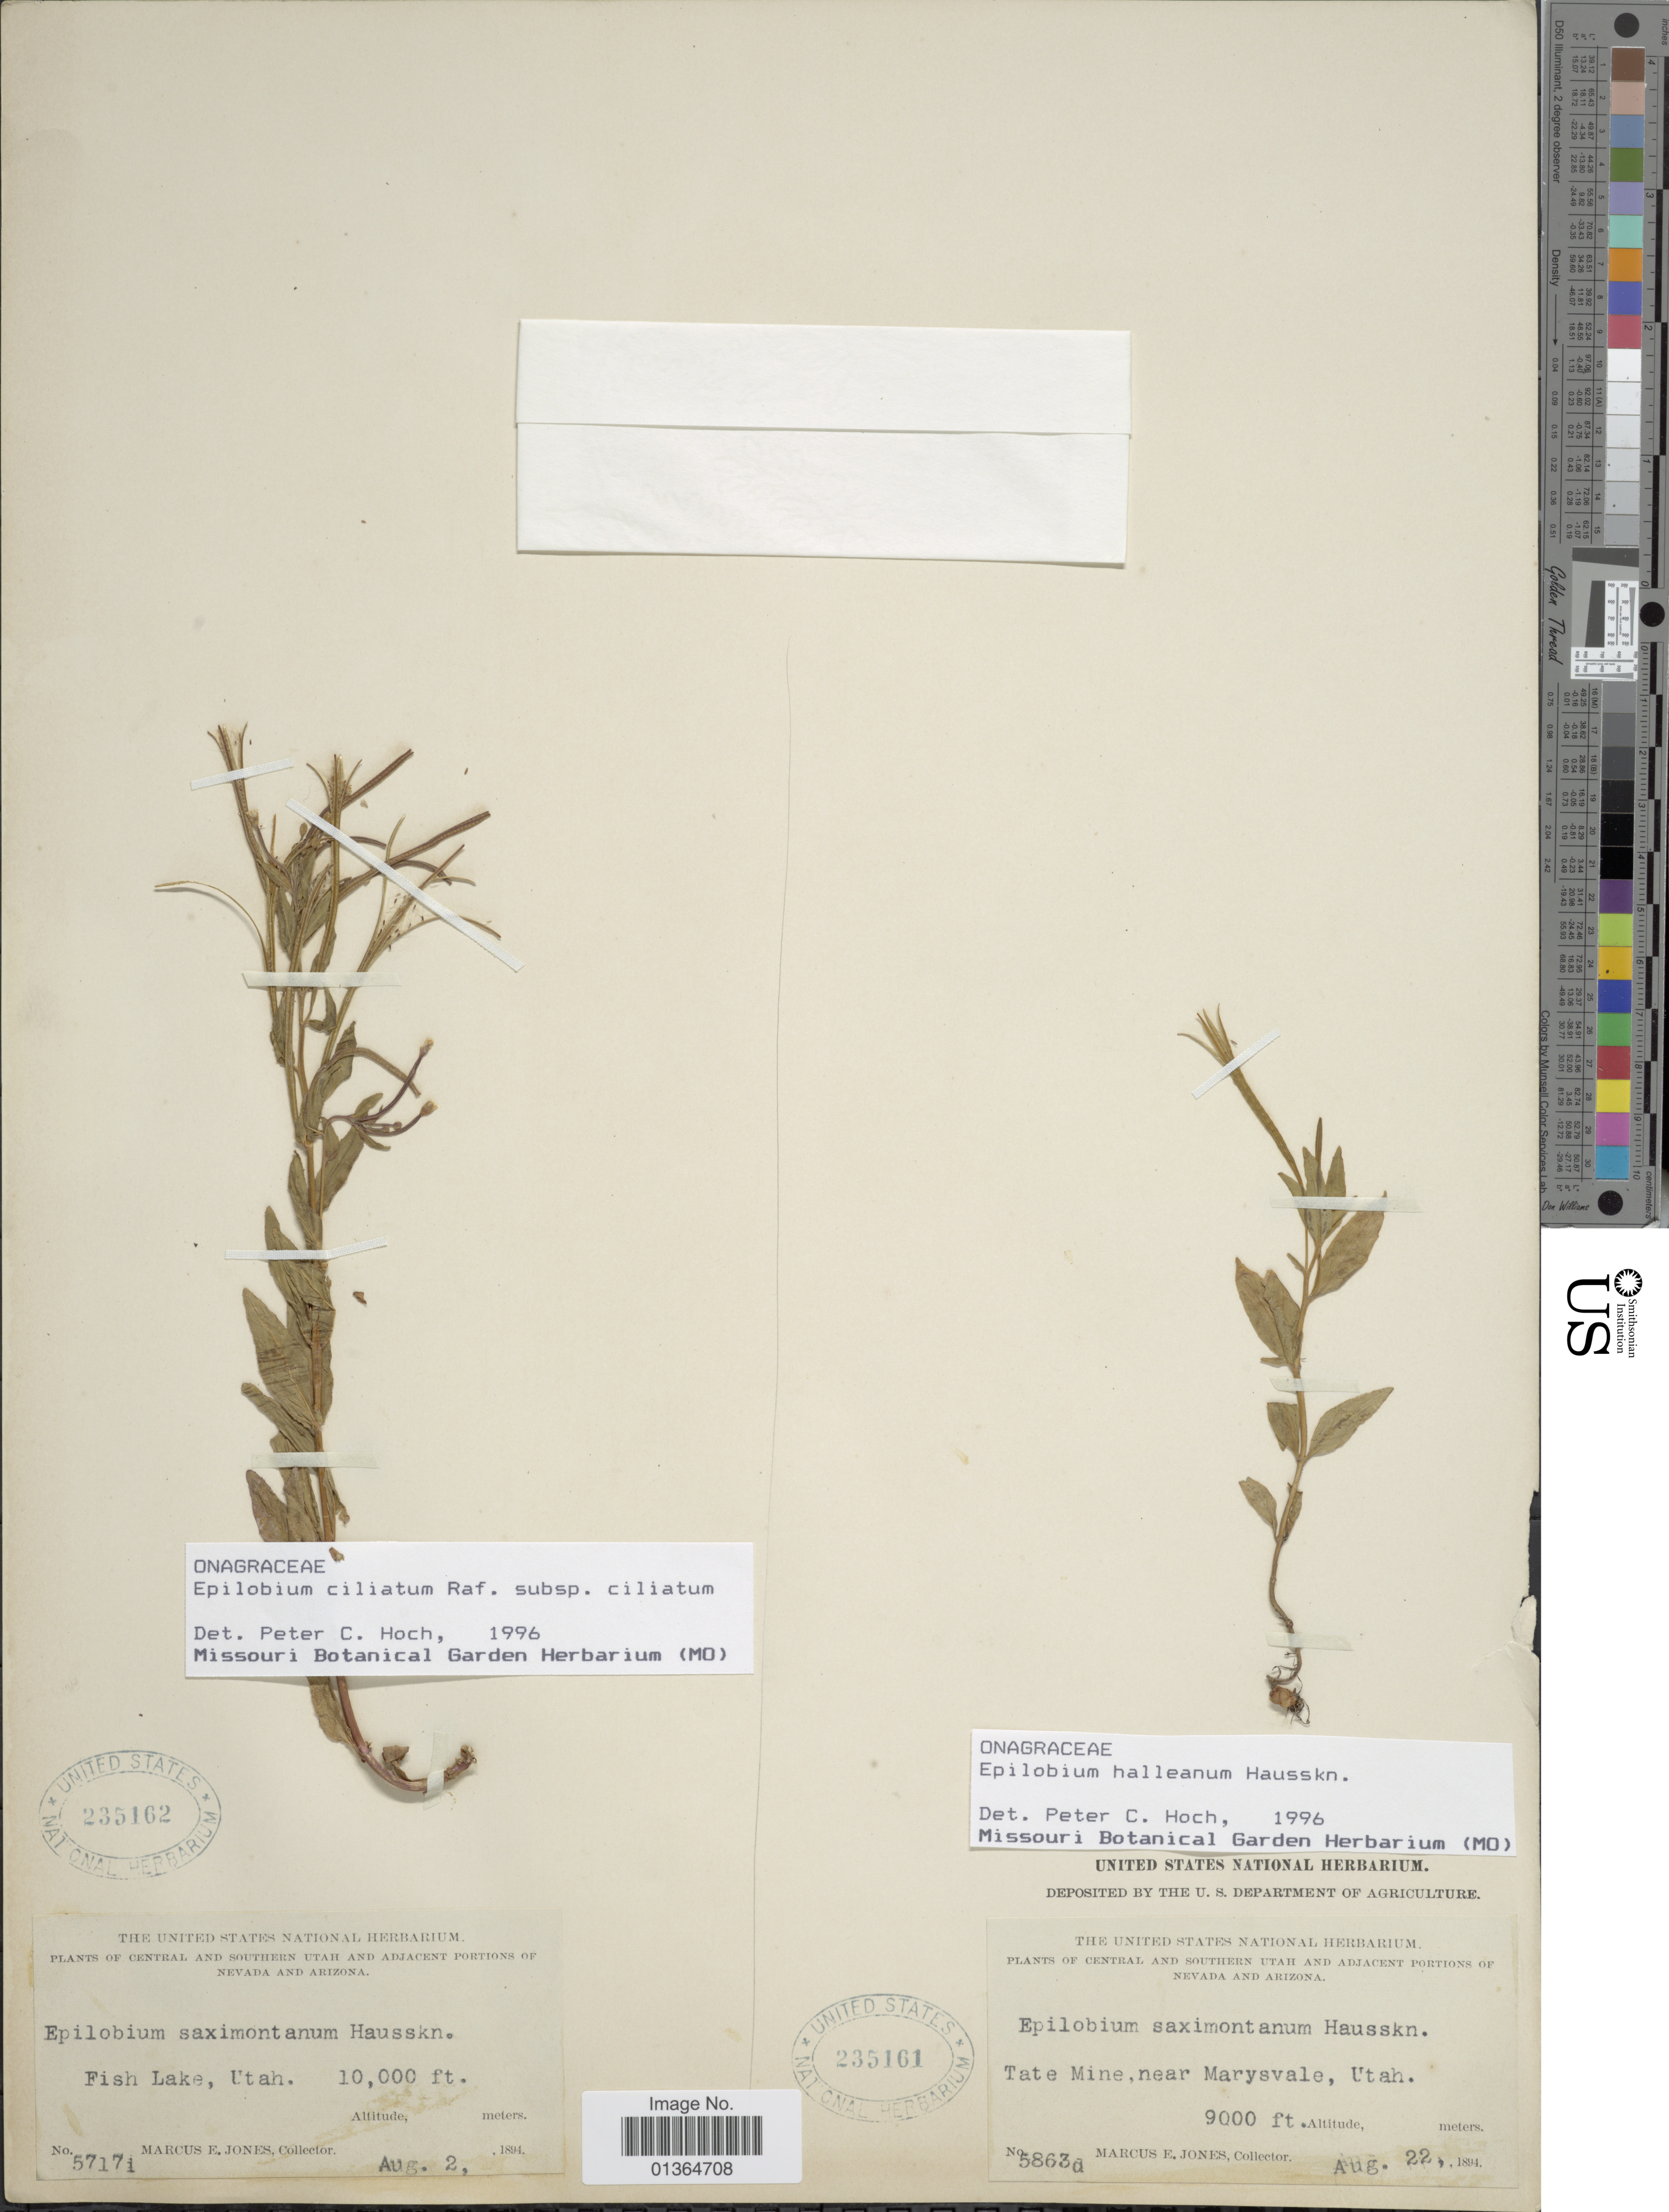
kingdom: Plantae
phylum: Tracheophyta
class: Magnoliopsida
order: Myrtales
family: Onagraceae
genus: Epilobium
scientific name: Epilobium hallianum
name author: Hausskn.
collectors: M. E. Jones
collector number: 5717i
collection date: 1894-08-02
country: United States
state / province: Utah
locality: Central and Southern Utah and adjacent portions of Nevada and Arizona. Fish Lake.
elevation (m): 3048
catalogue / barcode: US 235162-2